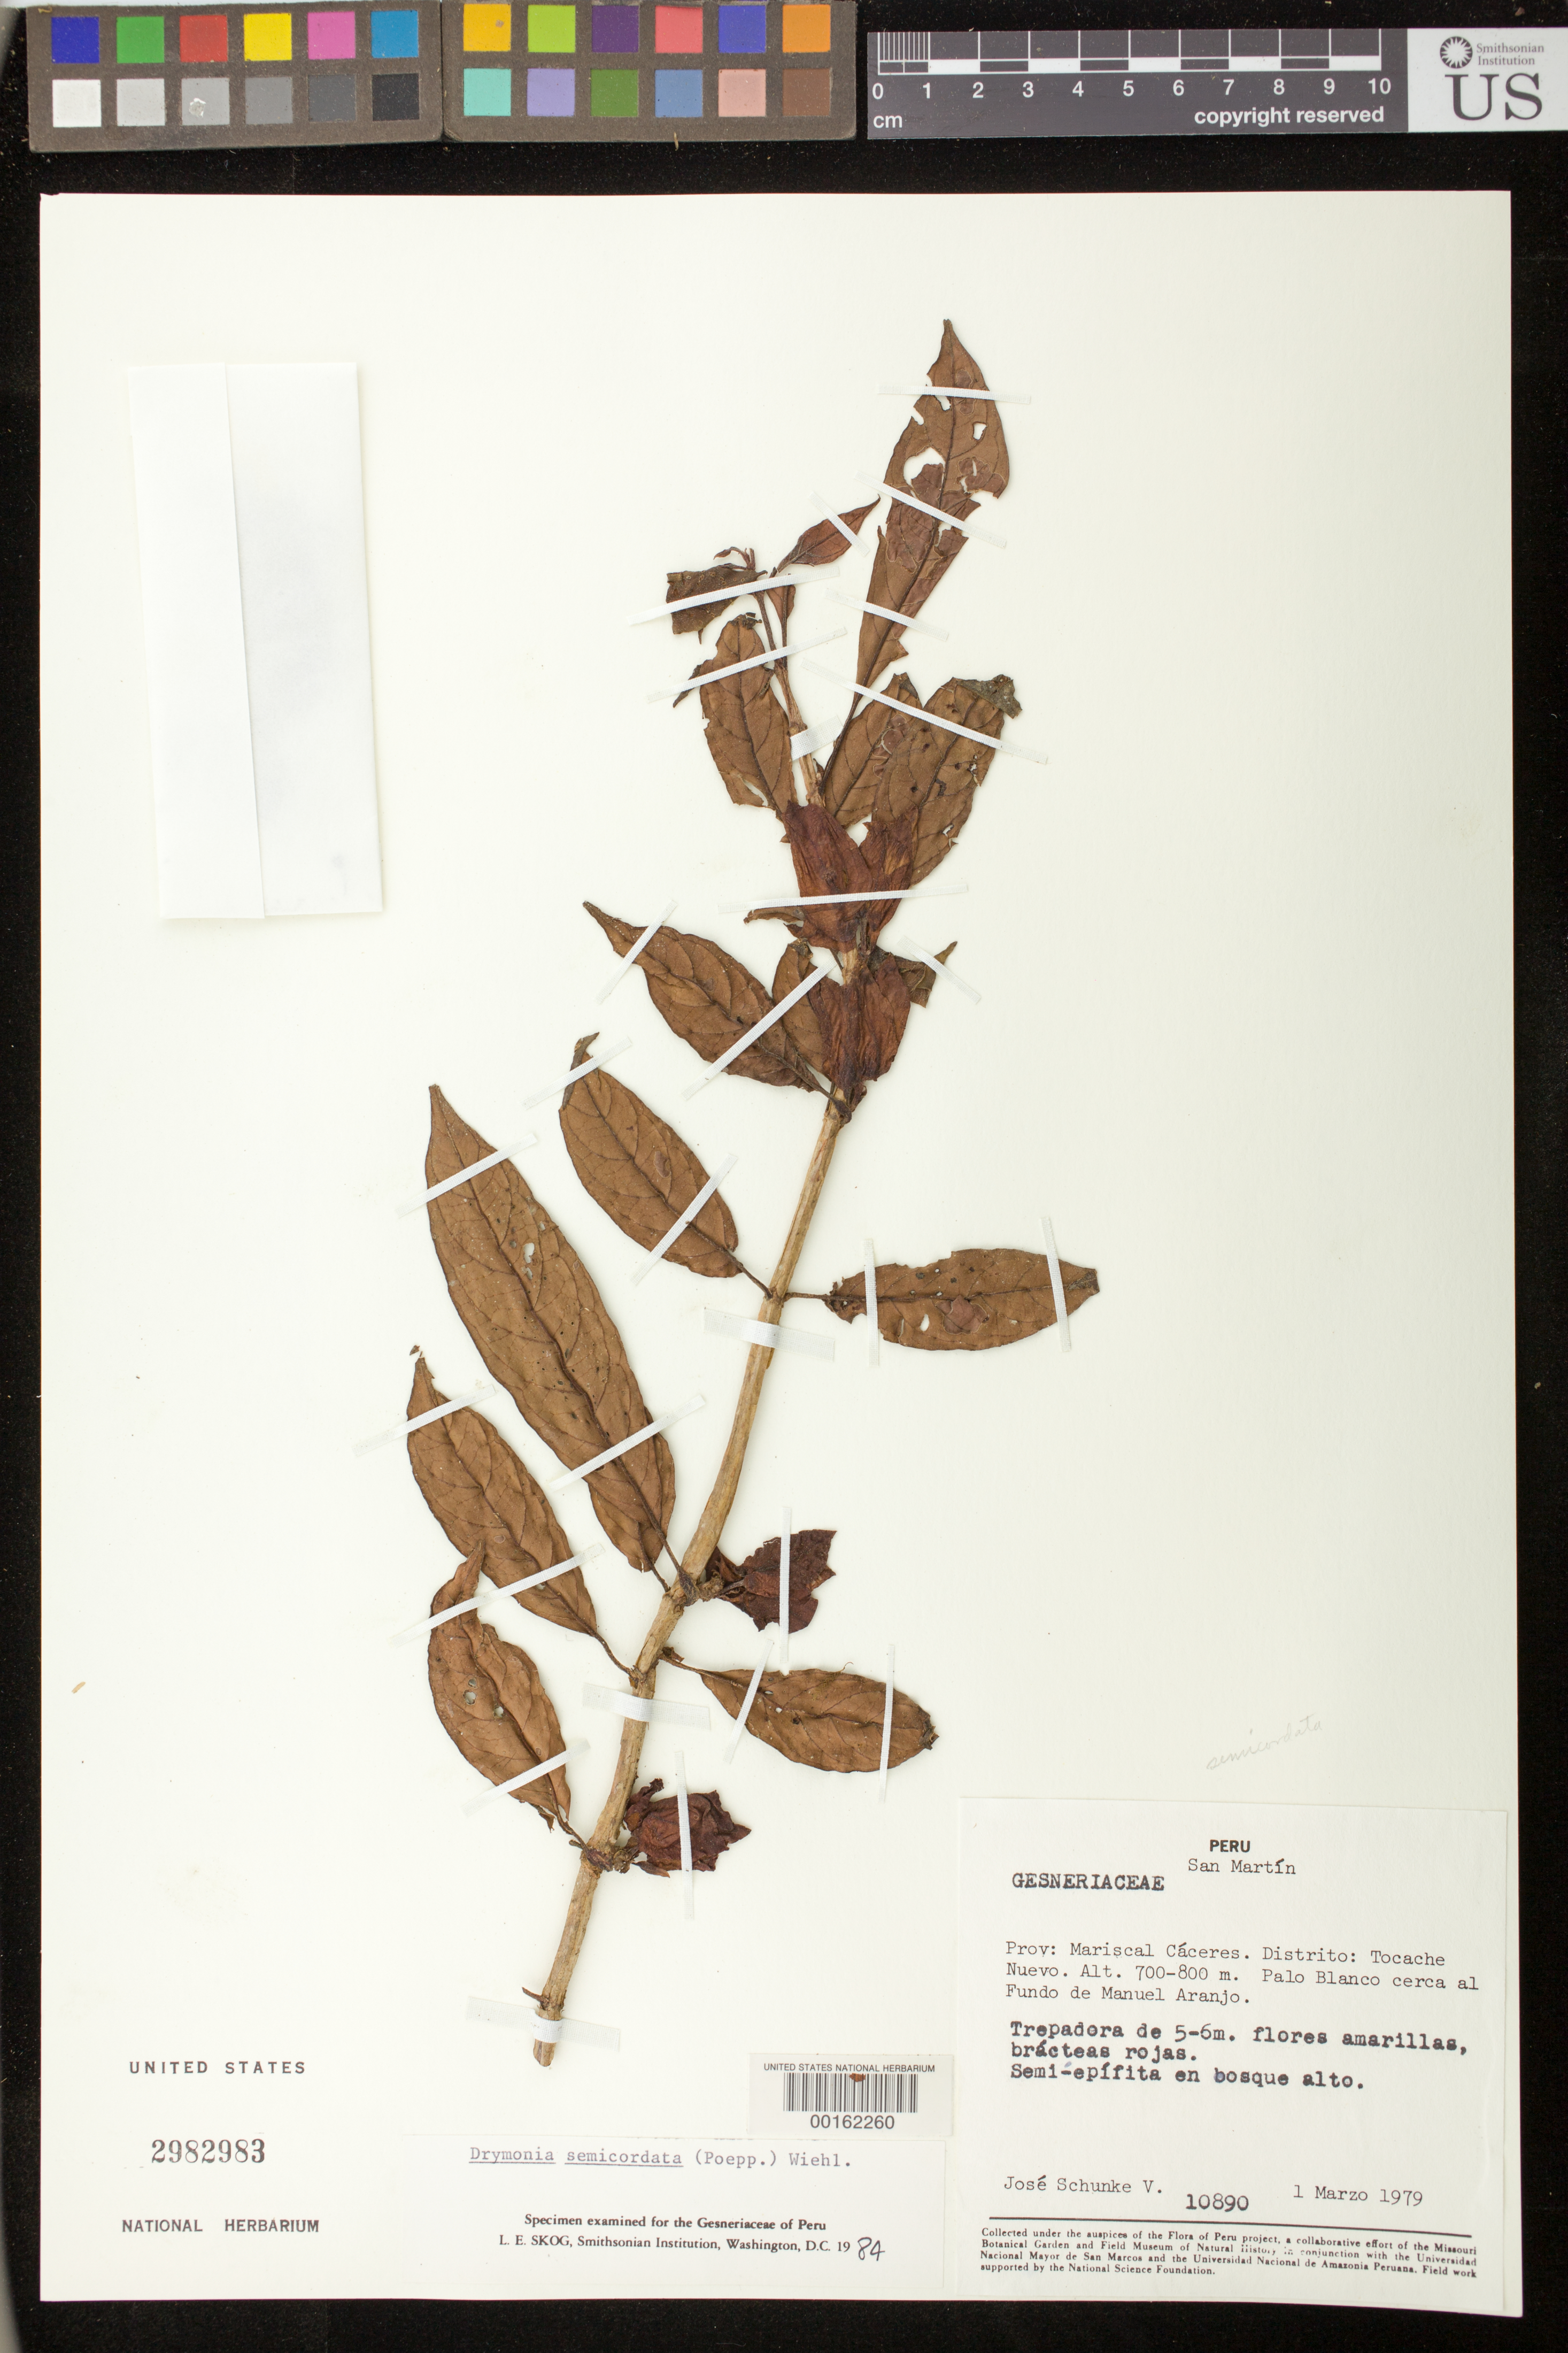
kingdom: Plantae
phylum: Tracheophyta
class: Magnoliopsida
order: Lamiales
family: Gesneriaceae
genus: Drymonia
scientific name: Drymonia semicordata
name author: (Poepp.) Wiehler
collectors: J. Schunke Vigo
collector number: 10890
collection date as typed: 01 Mar 1979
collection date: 1979-03-01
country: Peru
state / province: San Martín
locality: Prov. Mariscal Cáceres, Dtto. Tocache Nuevo, Palo Blanco near Fundo de Manuel Aranjo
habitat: Semi-epiphyte in tall forest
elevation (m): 700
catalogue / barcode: US 2982983